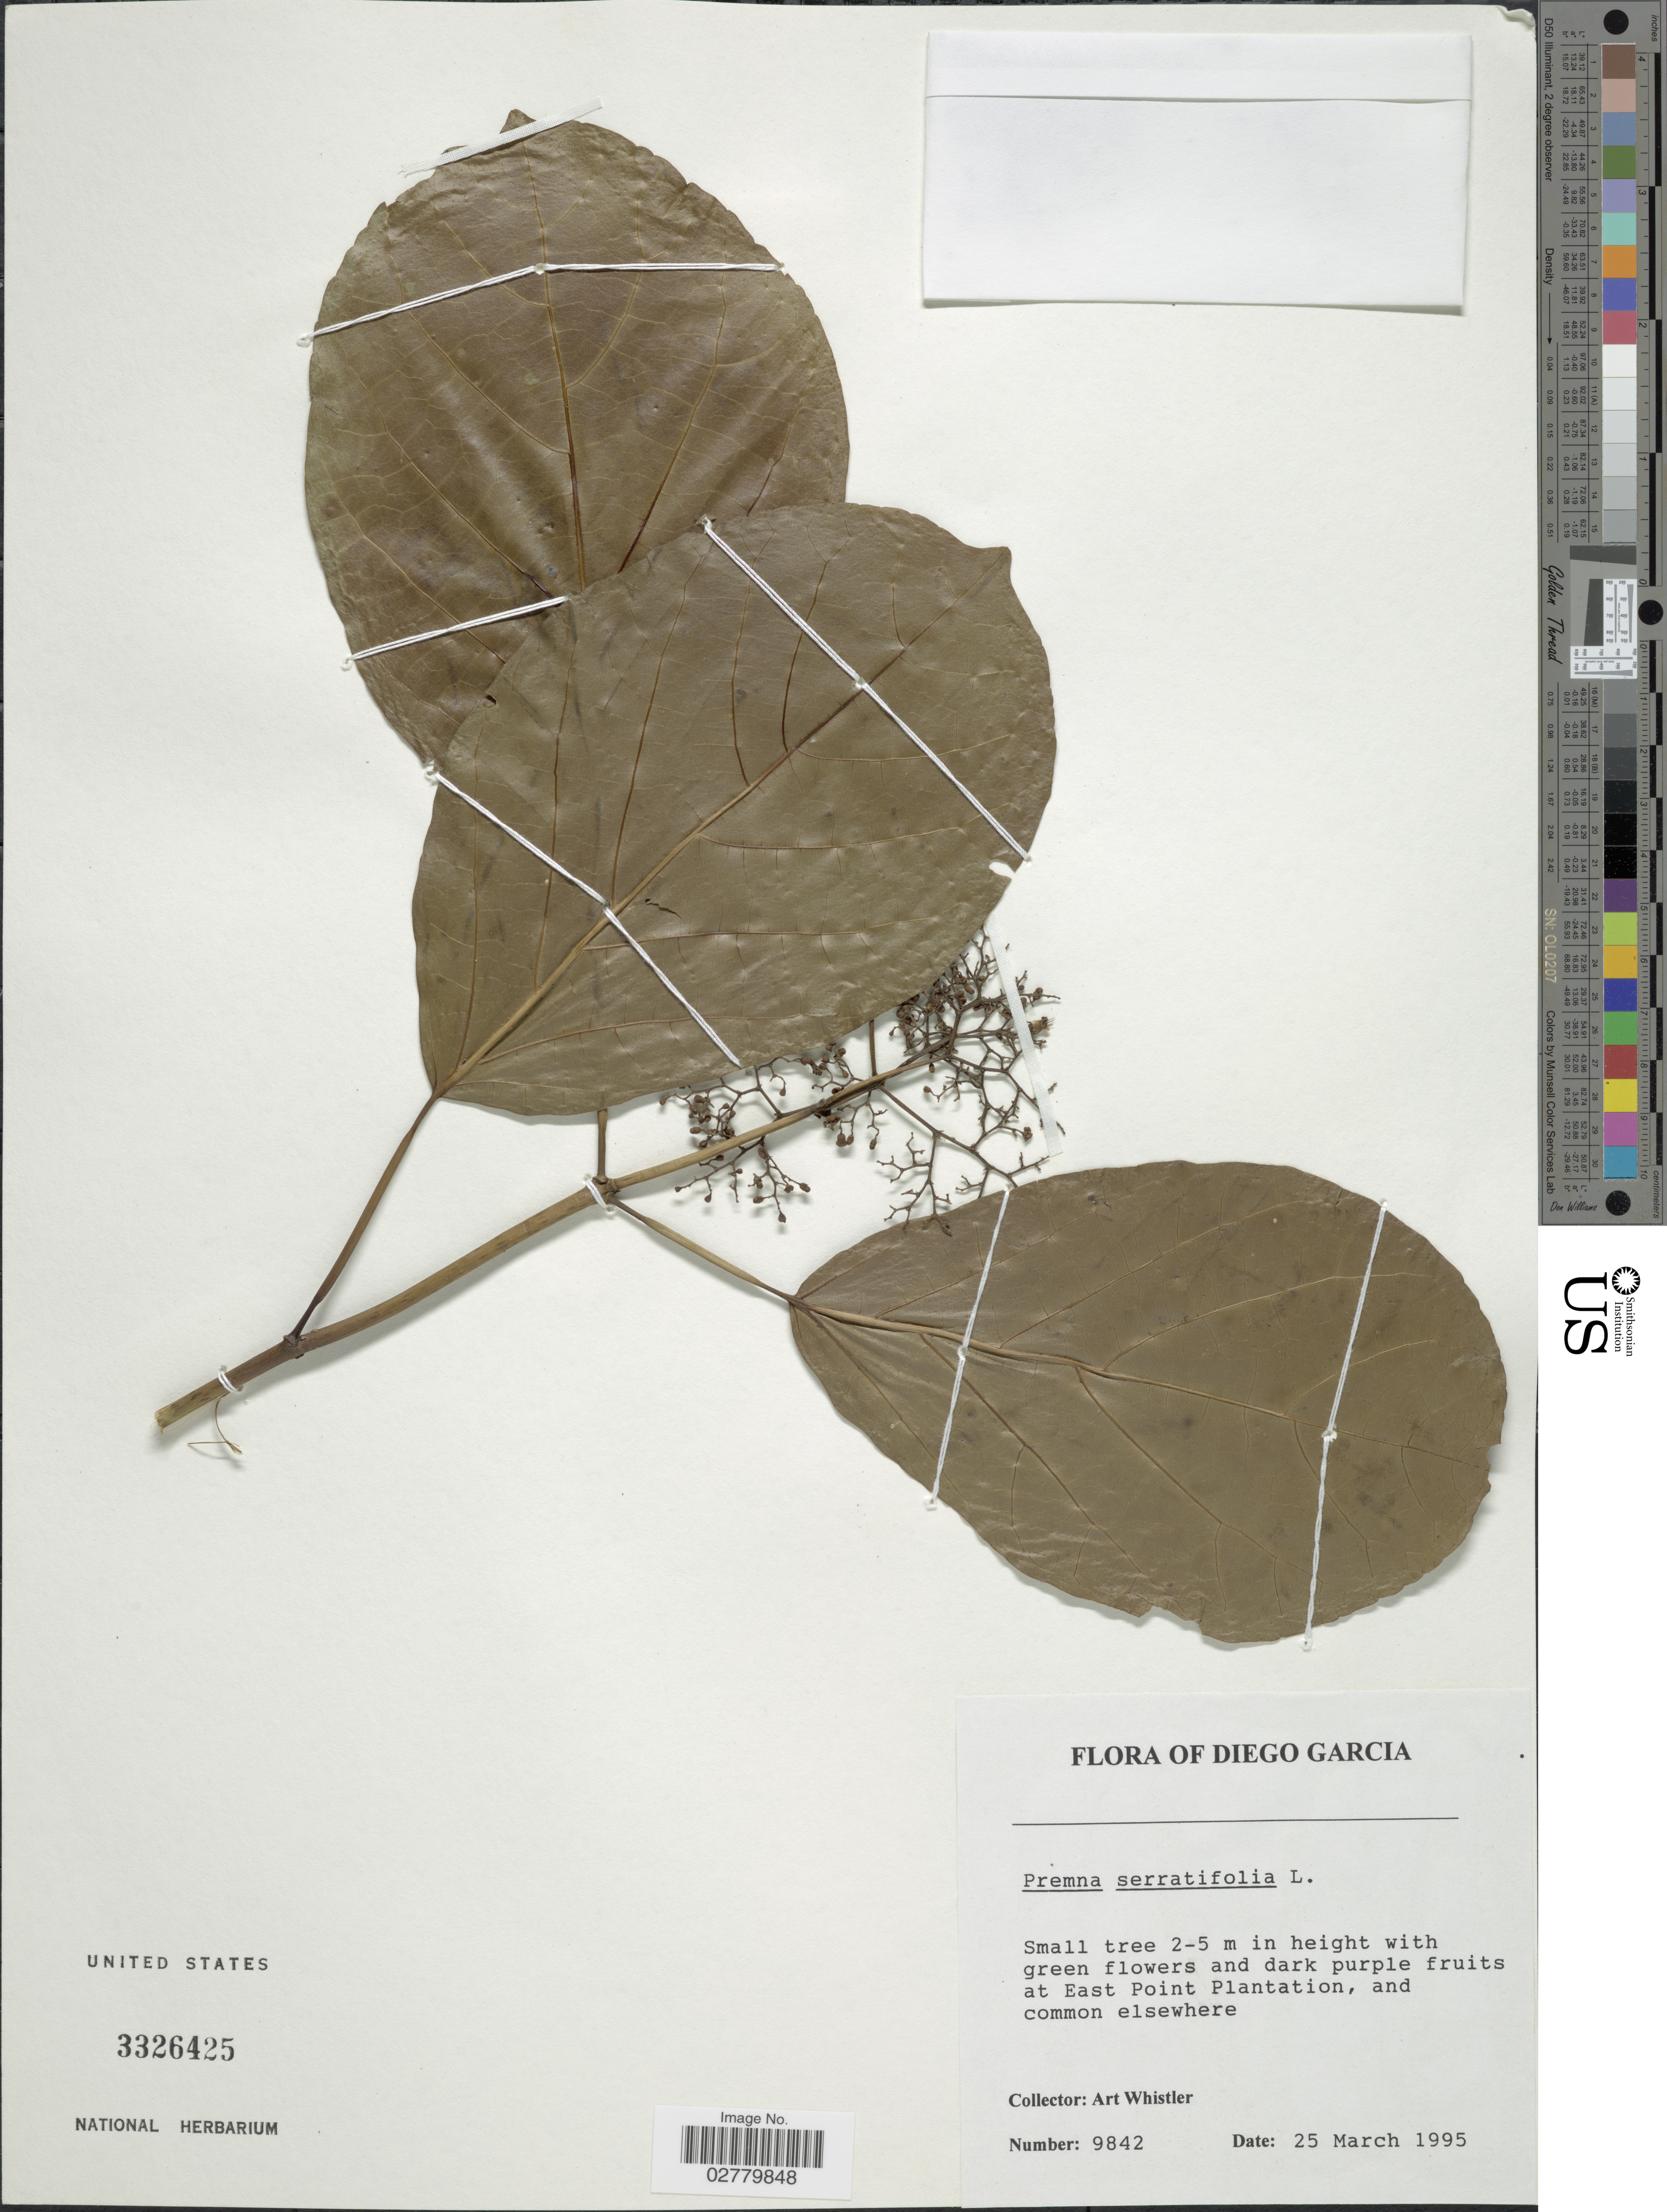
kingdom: Plantae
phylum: Tracheophyta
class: Magnoliopsida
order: Lamiales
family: Lamiaceae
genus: Premna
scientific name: Premna serratifolia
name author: L.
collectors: A. Whistler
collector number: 9842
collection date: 1995-03-25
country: British Indian Ocean Territory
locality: Diego Garcia, at East Point Plantation, and common elsewhere.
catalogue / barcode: US 3326425